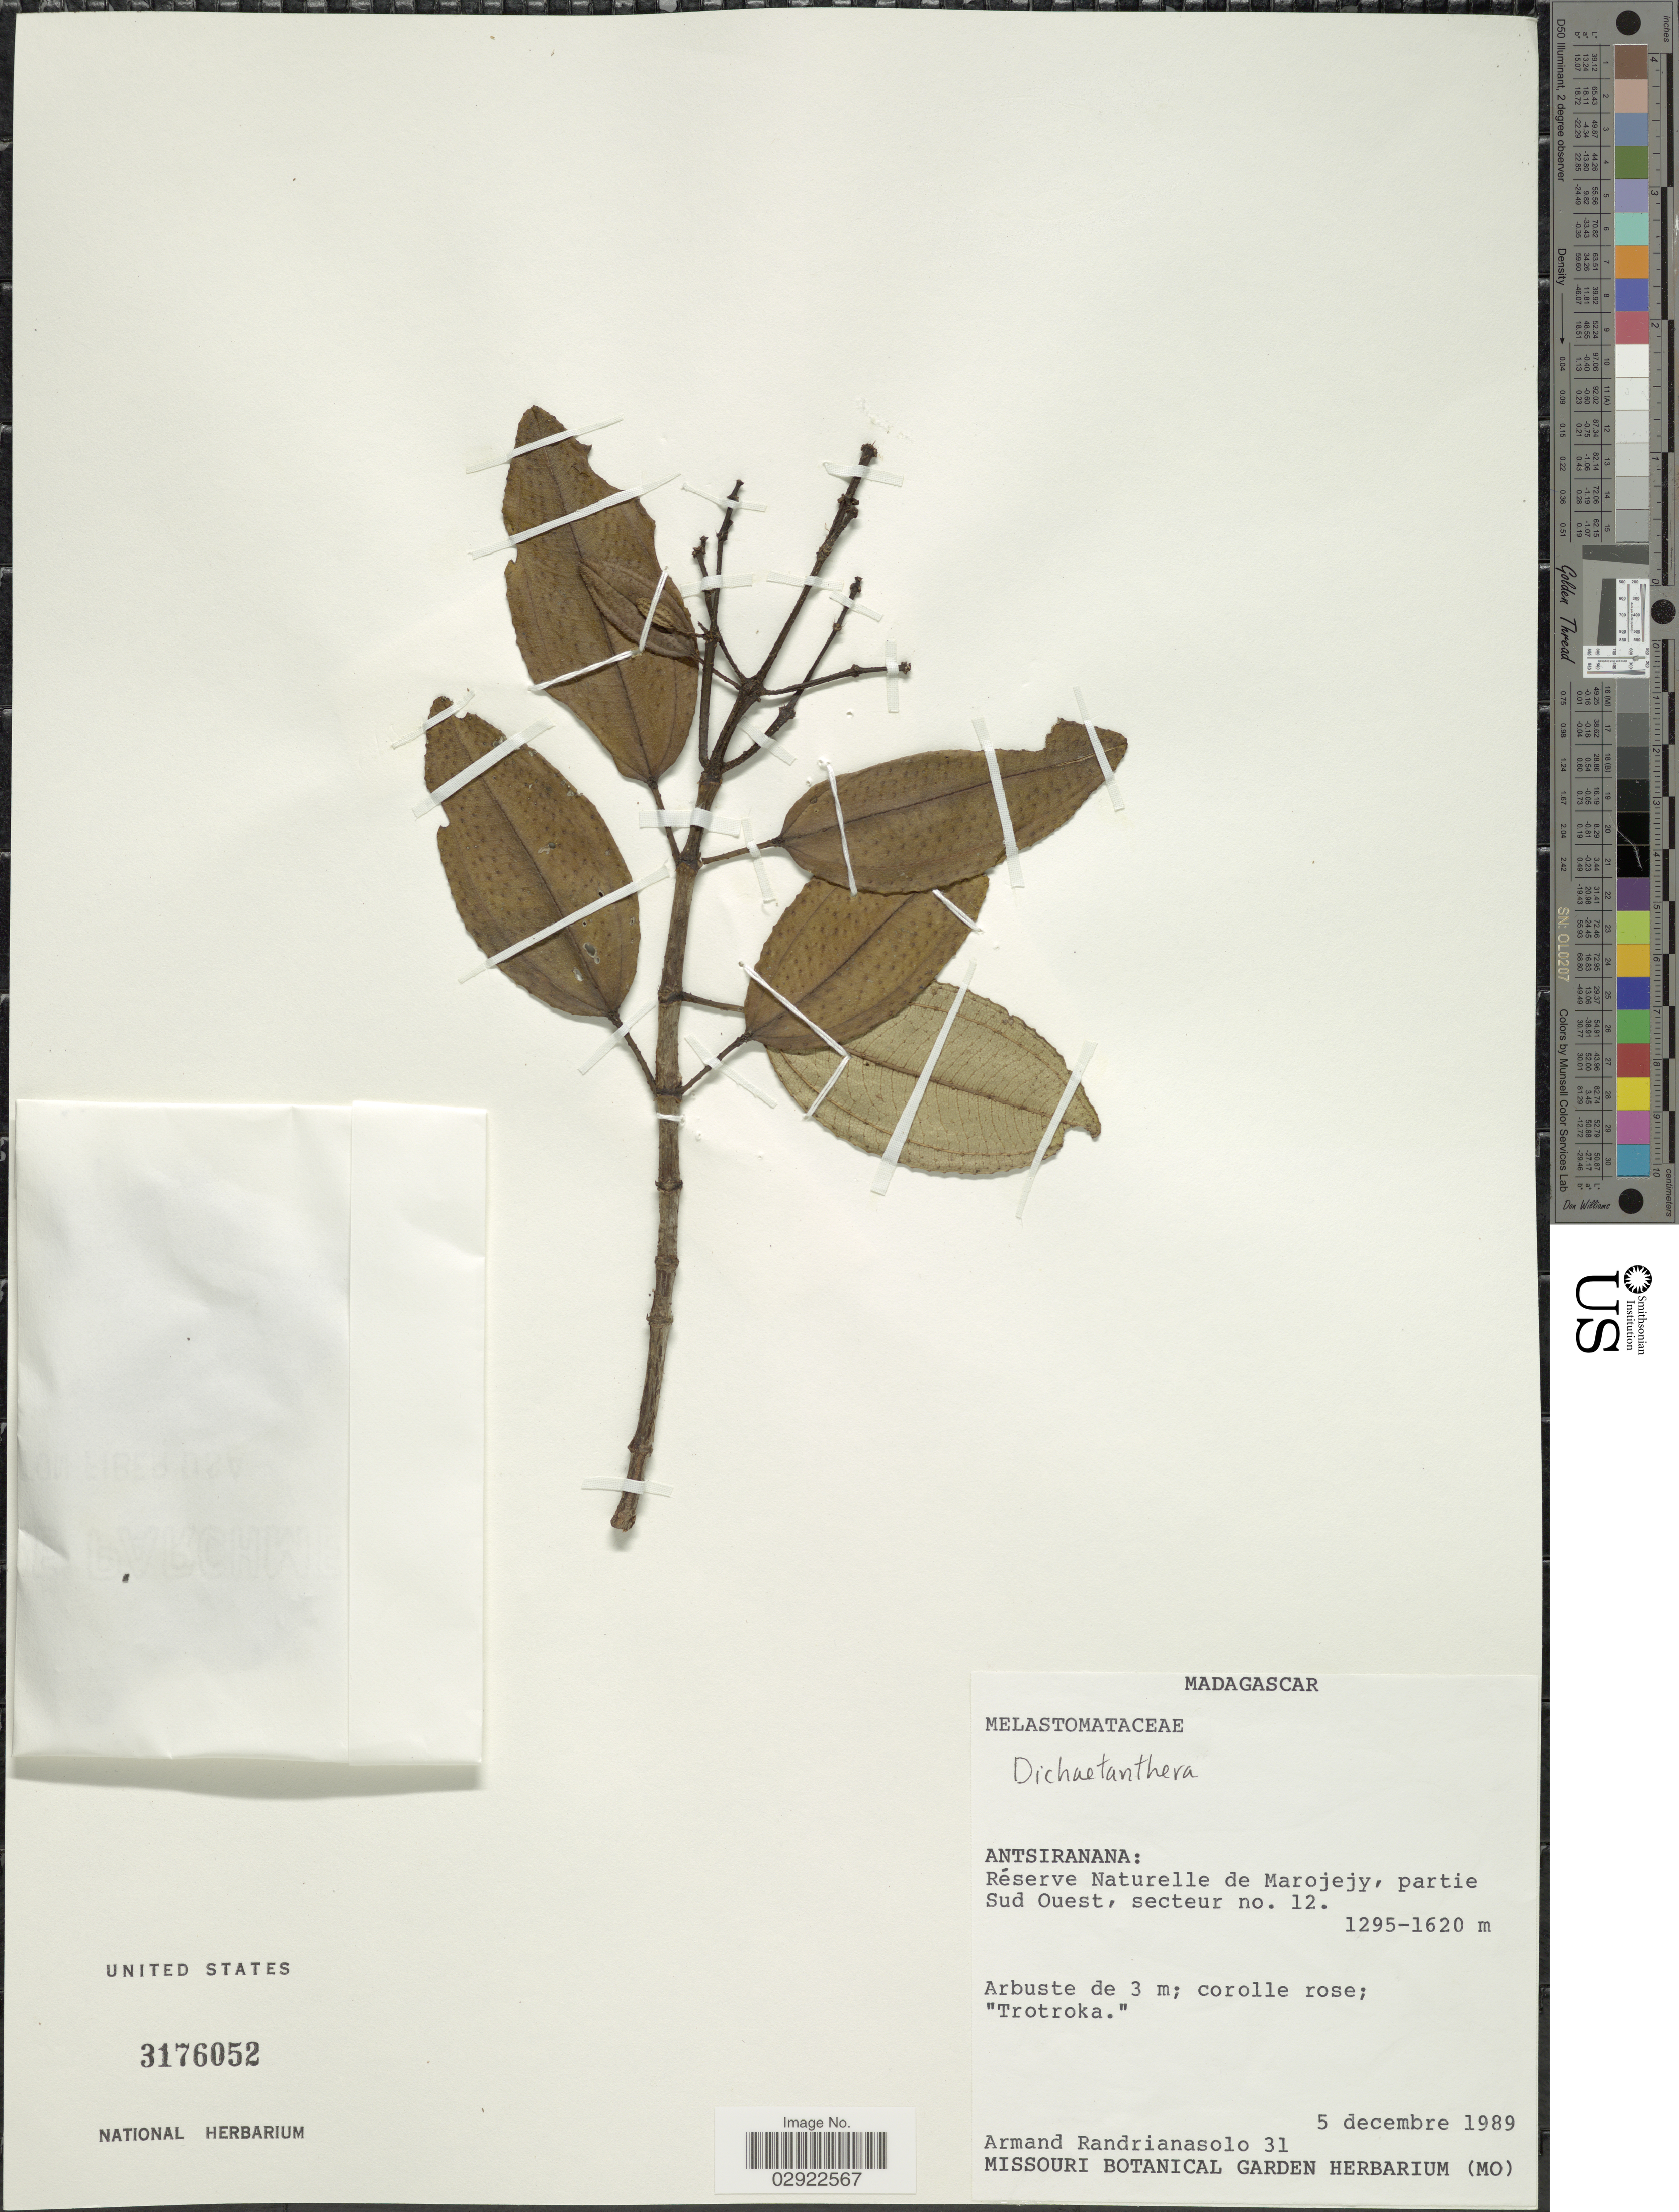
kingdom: Plantae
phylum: Tracheophyta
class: Magnoliopsida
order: Myrtales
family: Melastomataceae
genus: Dichaetanthera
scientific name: Dichaetanthera sp.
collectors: A. Randrianasolo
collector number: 31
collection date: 1989-12-05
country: Madagascar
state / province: Sava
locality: Réserve Naturelle de Marojejy, partie Sud Ouest, secteur no 12.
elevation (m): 1295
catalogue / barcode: US 3176052